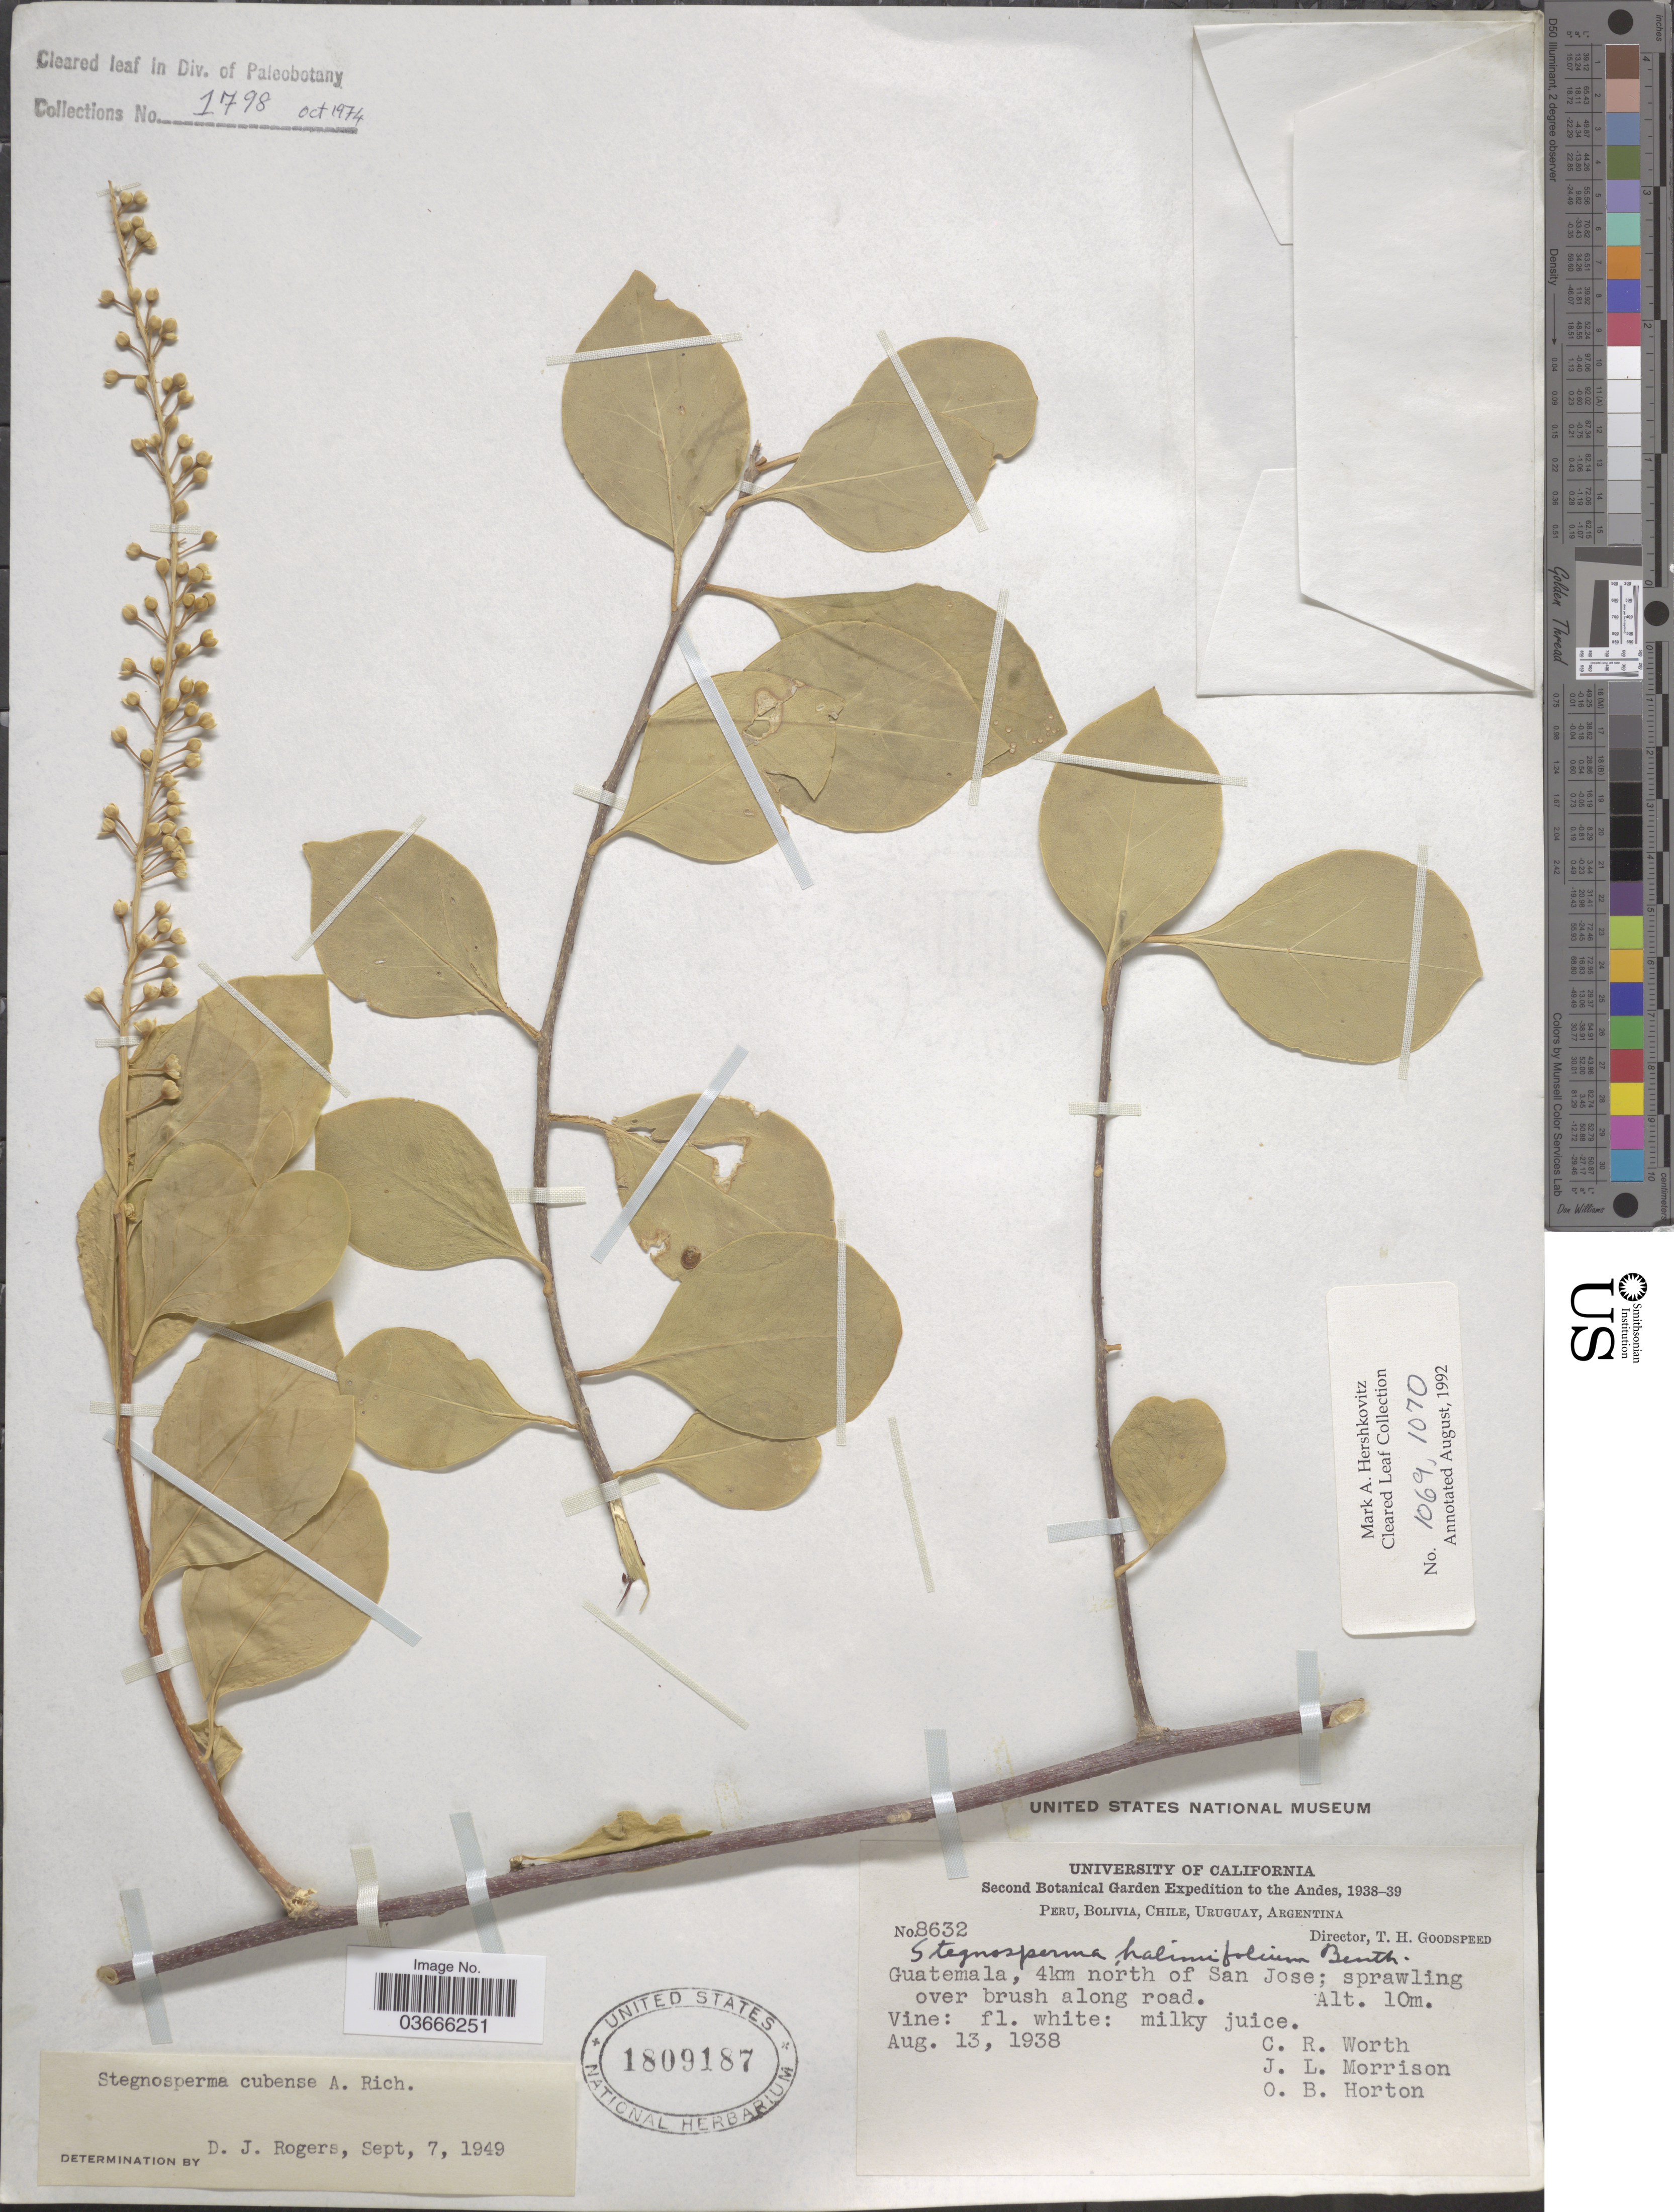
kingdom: Plantae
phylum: Tracheophyta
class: Magnoliopsida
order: Caryophyllales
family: Stegnospermataceae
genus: Stegnosperma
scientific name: Stegnosperma halimifolium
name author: Benth.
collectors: C. R. Worth, J. Morrison & O. B. Horton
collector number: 8632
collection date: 1938-08-13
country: Guatemala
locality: Guatemala, 4km north of San Jose.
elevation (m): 10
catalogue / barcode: US 1809187